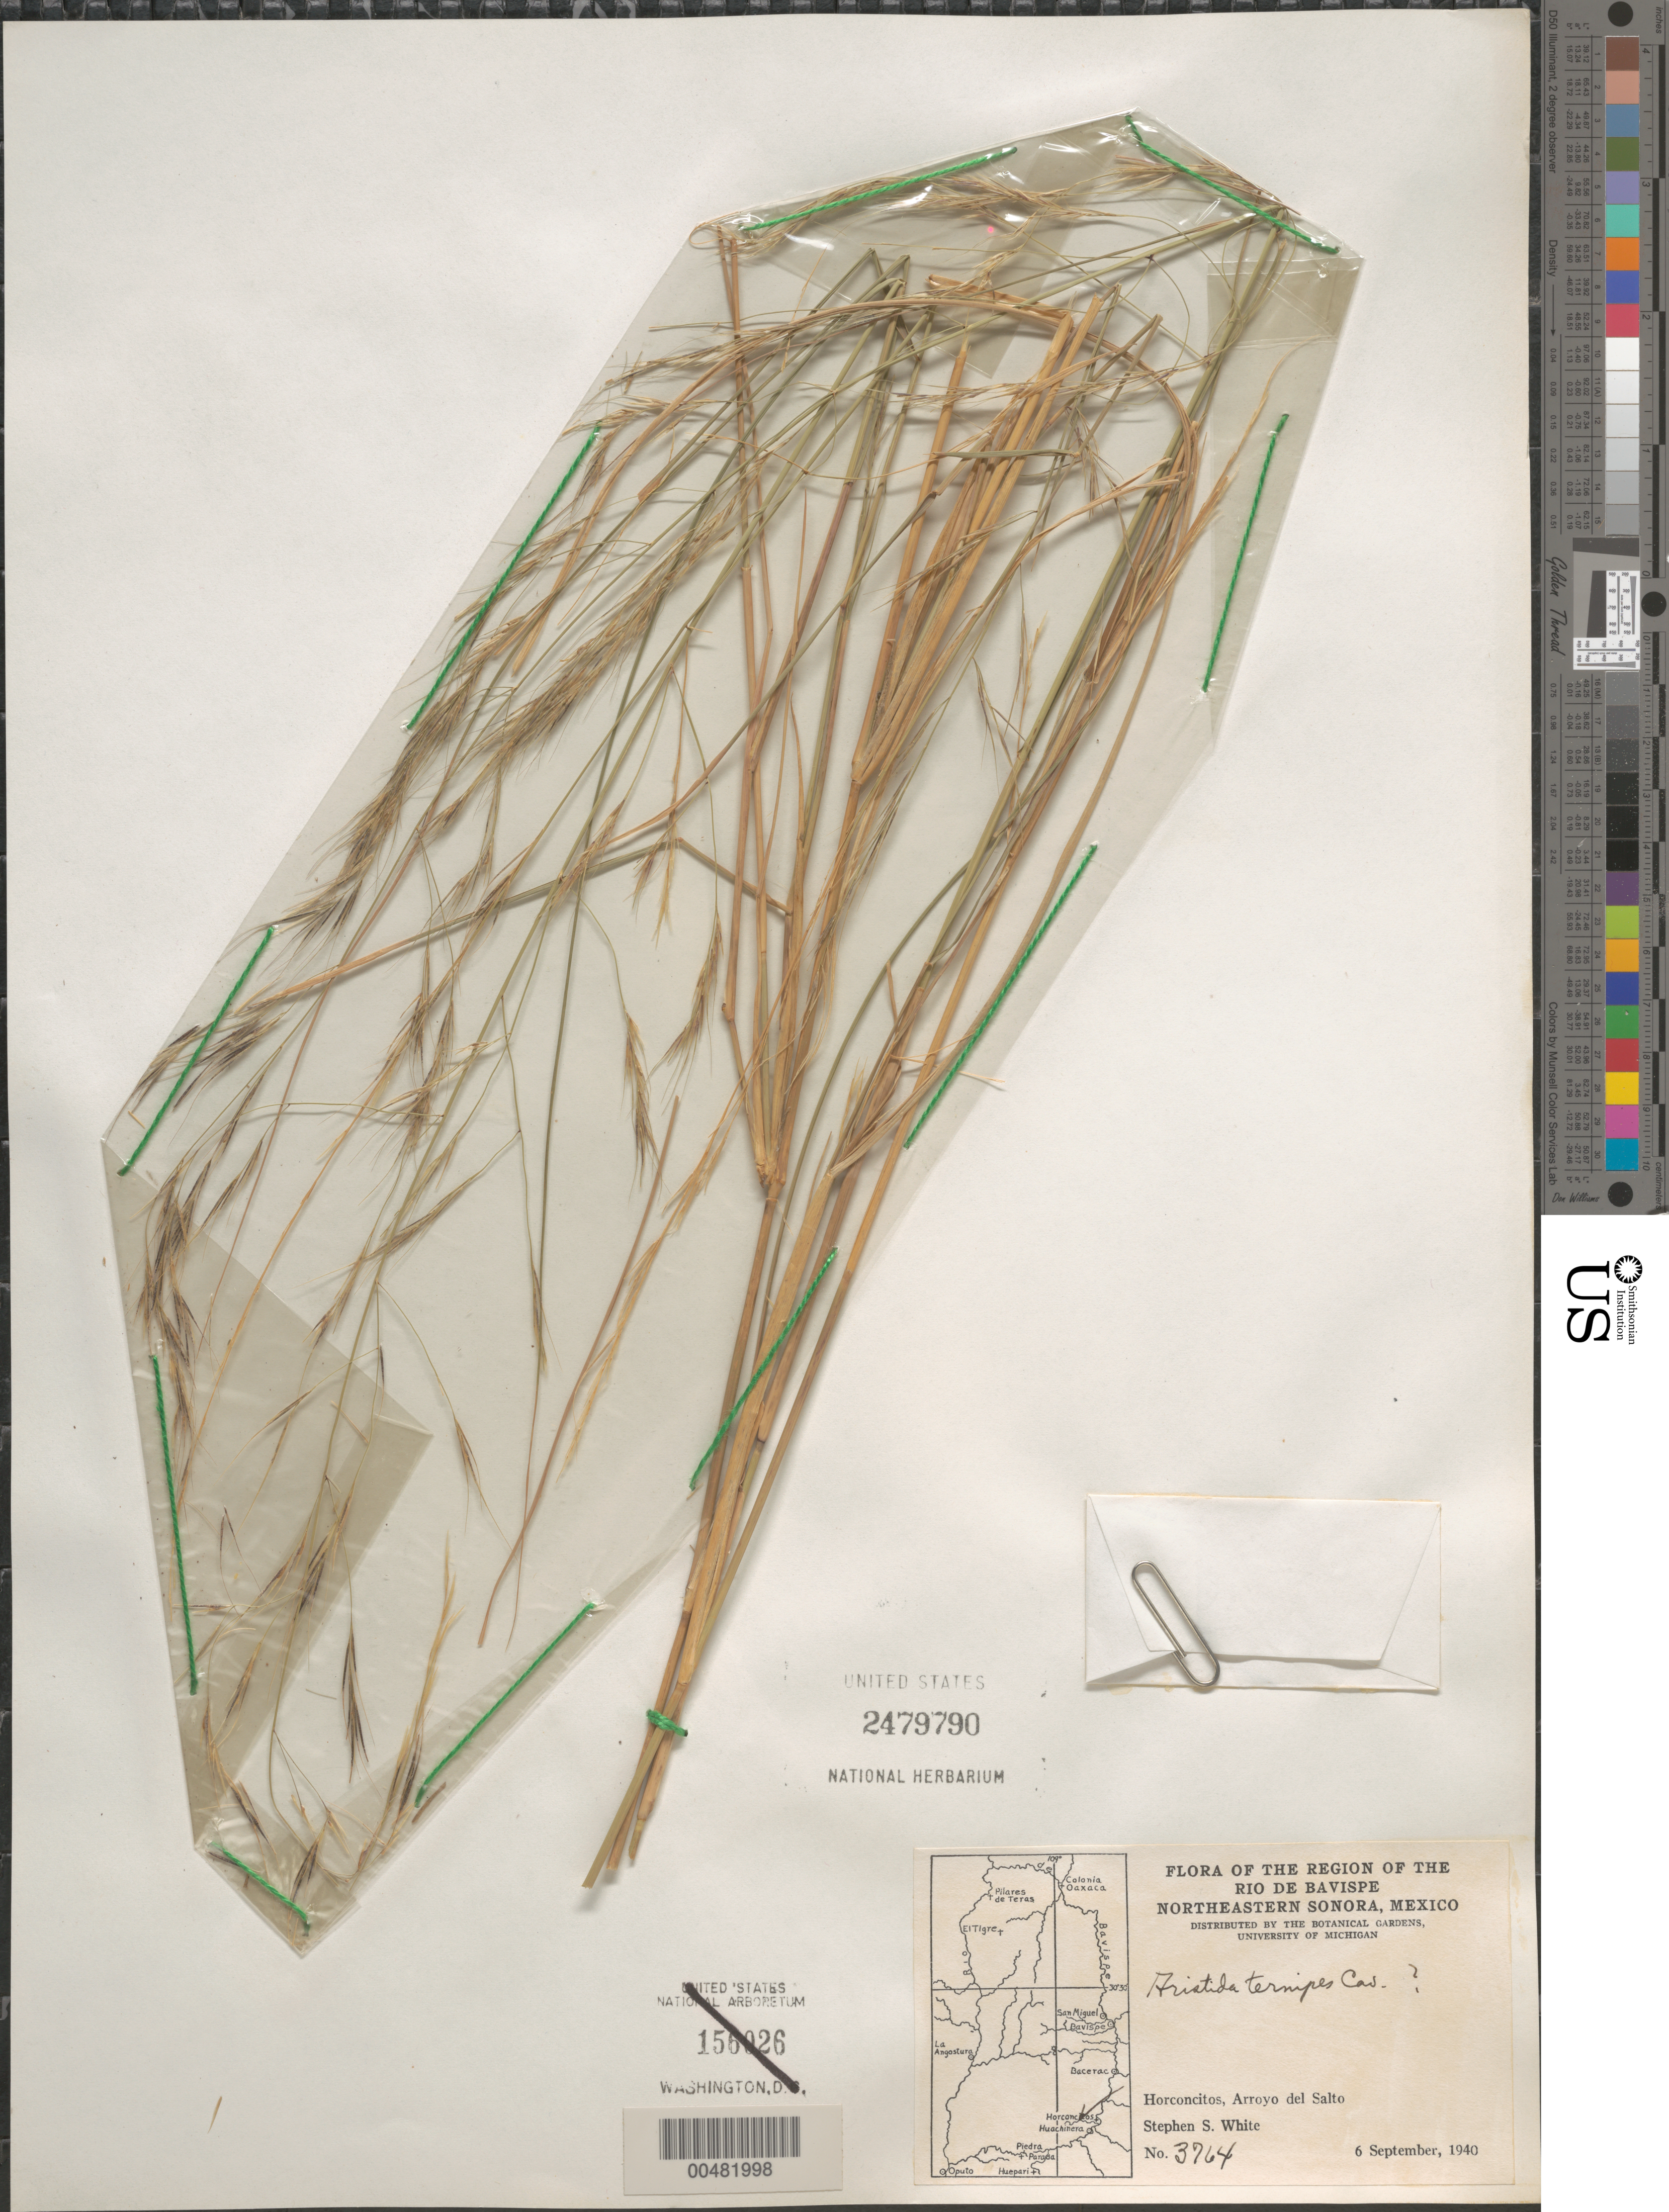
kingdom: Plantae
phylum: Tracheophyta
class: Liliopsida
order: Poales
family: Poaceae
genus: Aristida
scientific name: Aristida ternipes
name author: Cav.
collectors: S. S. White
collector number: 3764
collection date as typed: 6 Sep 1940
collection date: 1940-09-06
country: Mexico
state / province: Sonora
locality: Region of the Rio de Bavispe, NE Sonora, Horconcitos, Arroyo del Salto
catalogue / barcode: US 2479790